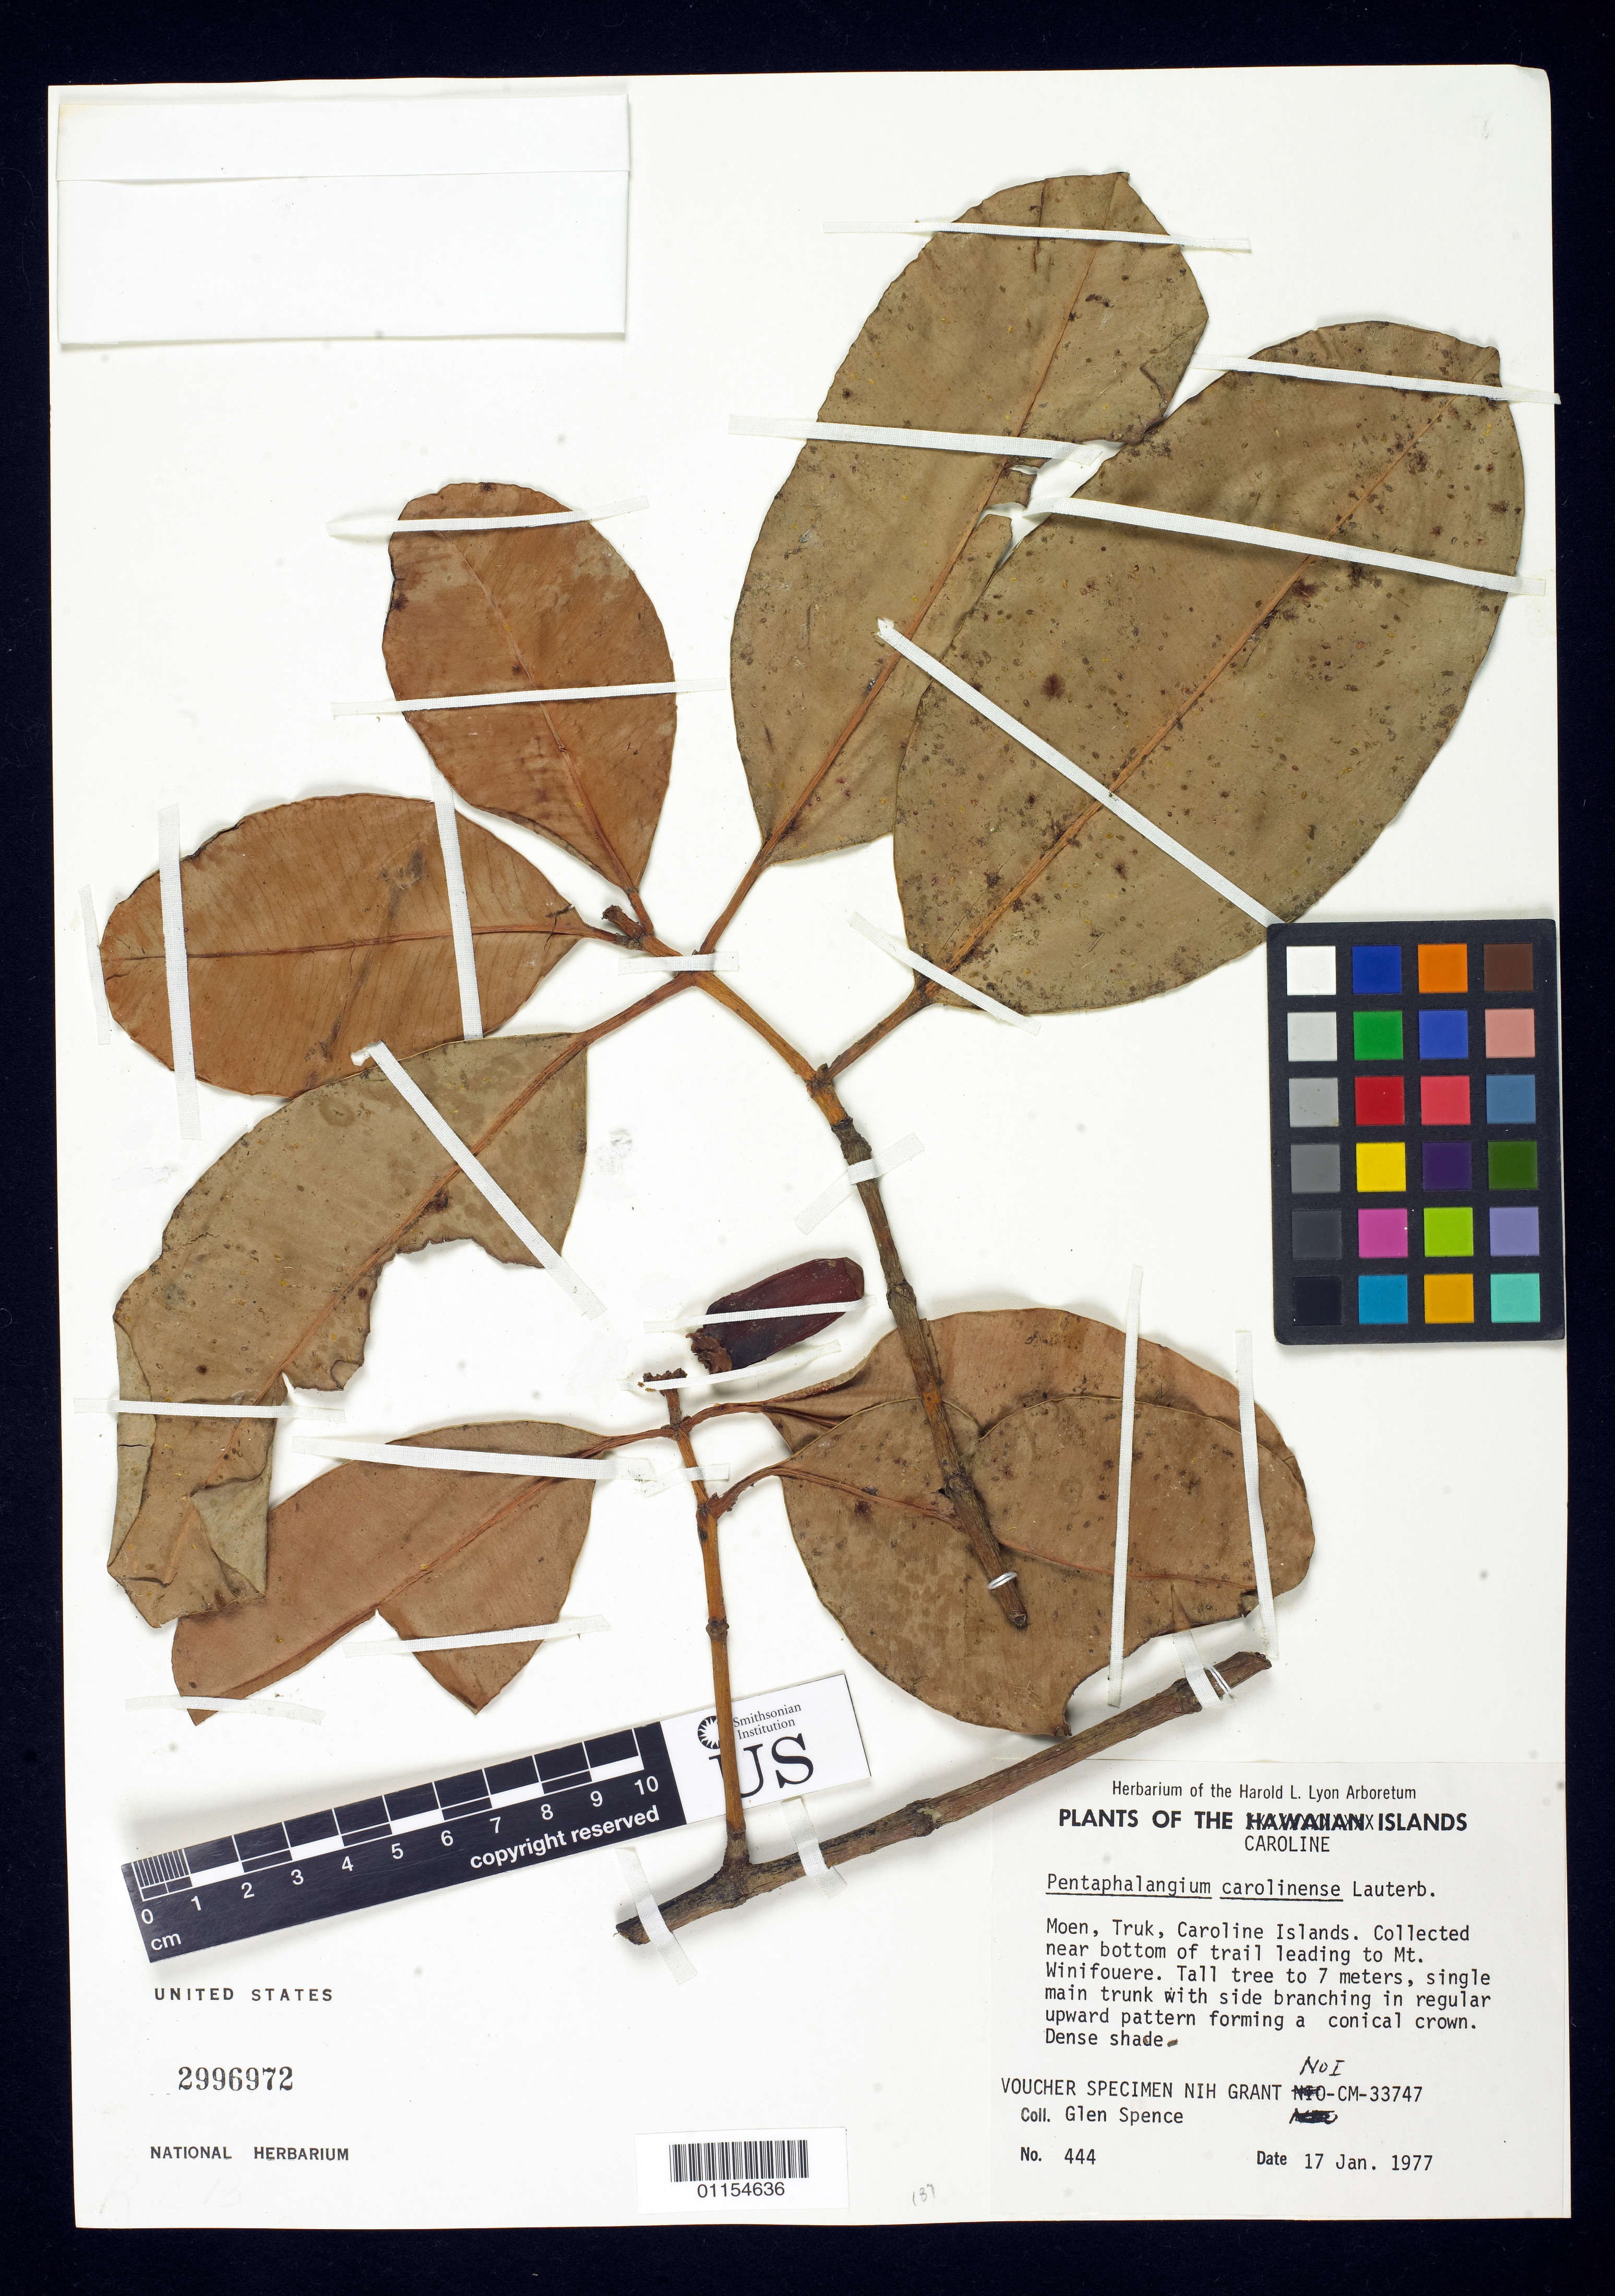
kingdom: Plantae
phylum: Tracheophyta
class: Magnoliopsida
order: Malpighiales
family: Clusiaceae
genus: Pentaphalangium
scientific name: Pentaphalangium carolinense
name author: Lauterb.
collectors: G. Spence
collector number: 444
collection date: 1977-01-17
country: Micronesia, Federated States of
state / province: Truk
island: Moen [Wono]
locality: Collected near bottom of trail leading to Mt. Winifouere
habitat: dense shade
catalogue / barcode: US 2996972